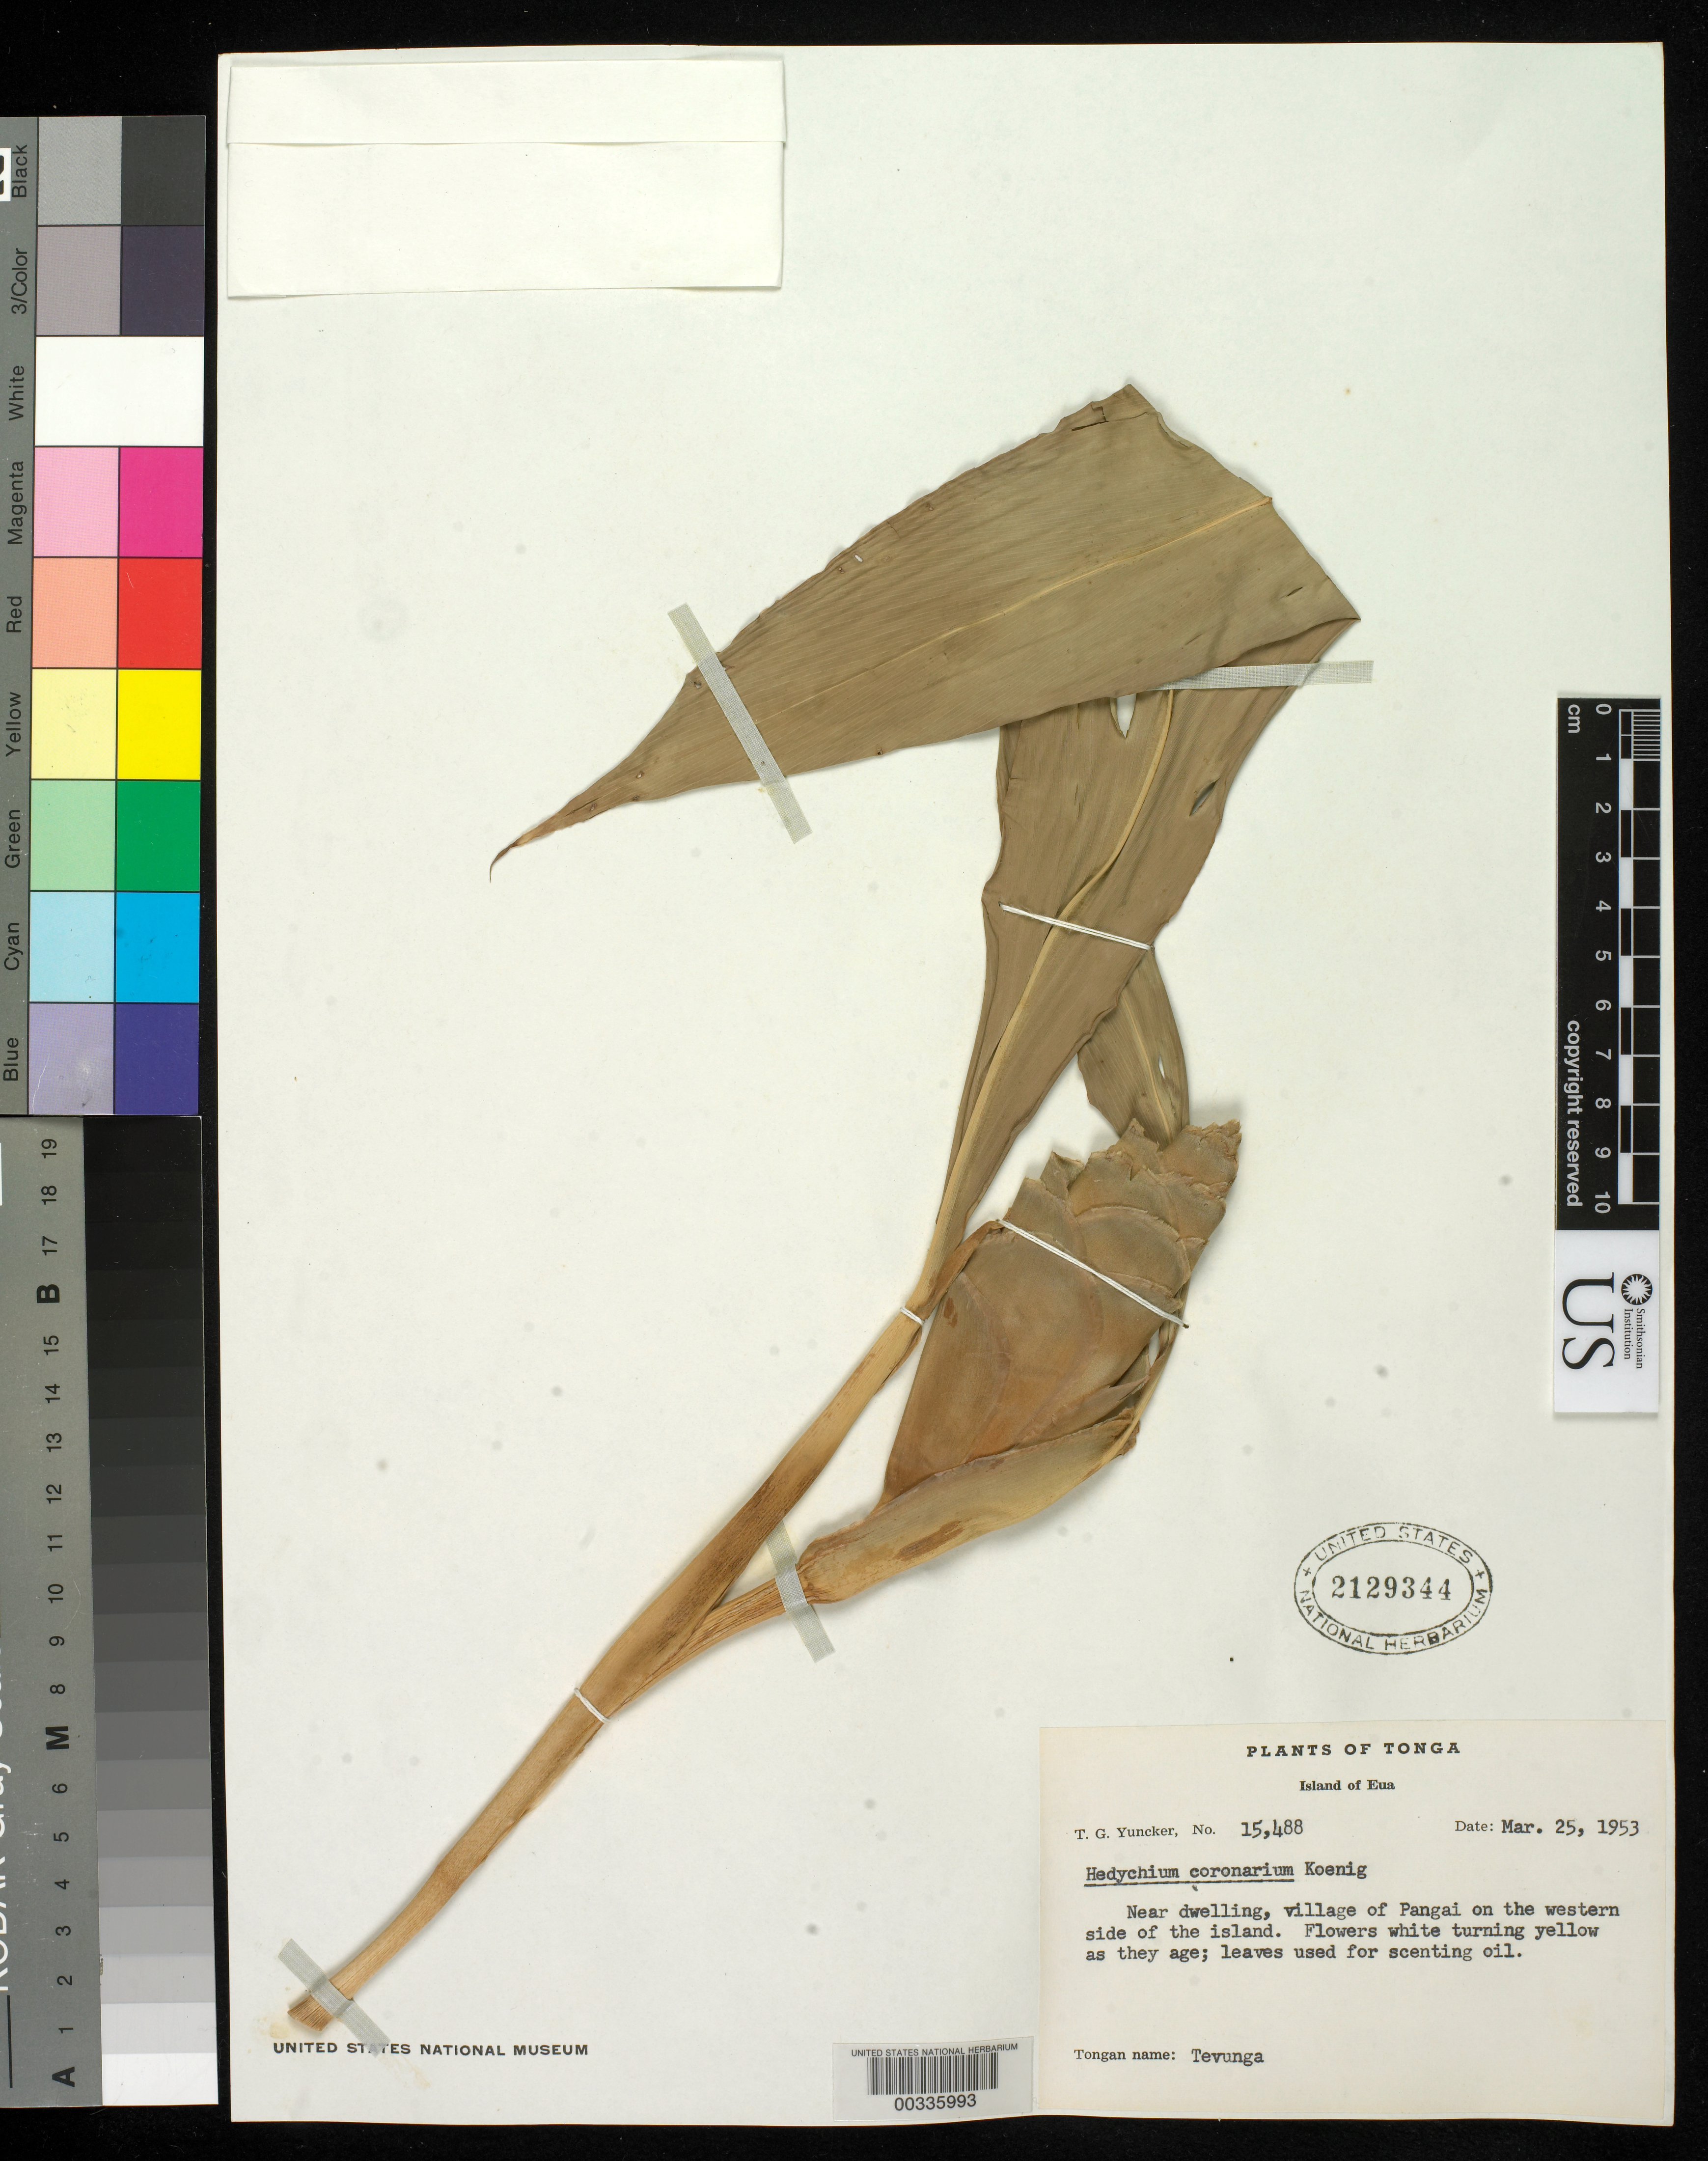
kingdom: Plantae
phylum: Tracheophyta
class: Liliopsida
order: Zingiberales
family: Zingiberaceae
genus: Hedychium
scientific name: Hedychium coronarium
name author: J. Koenig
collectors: T. G. Yuncker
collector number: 15488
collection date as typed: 25 Mar 1953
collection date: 1953-03-25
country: Tonga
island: Eua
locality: Near dwelling, village of Pangai on western side of island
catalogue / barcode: US 2129344